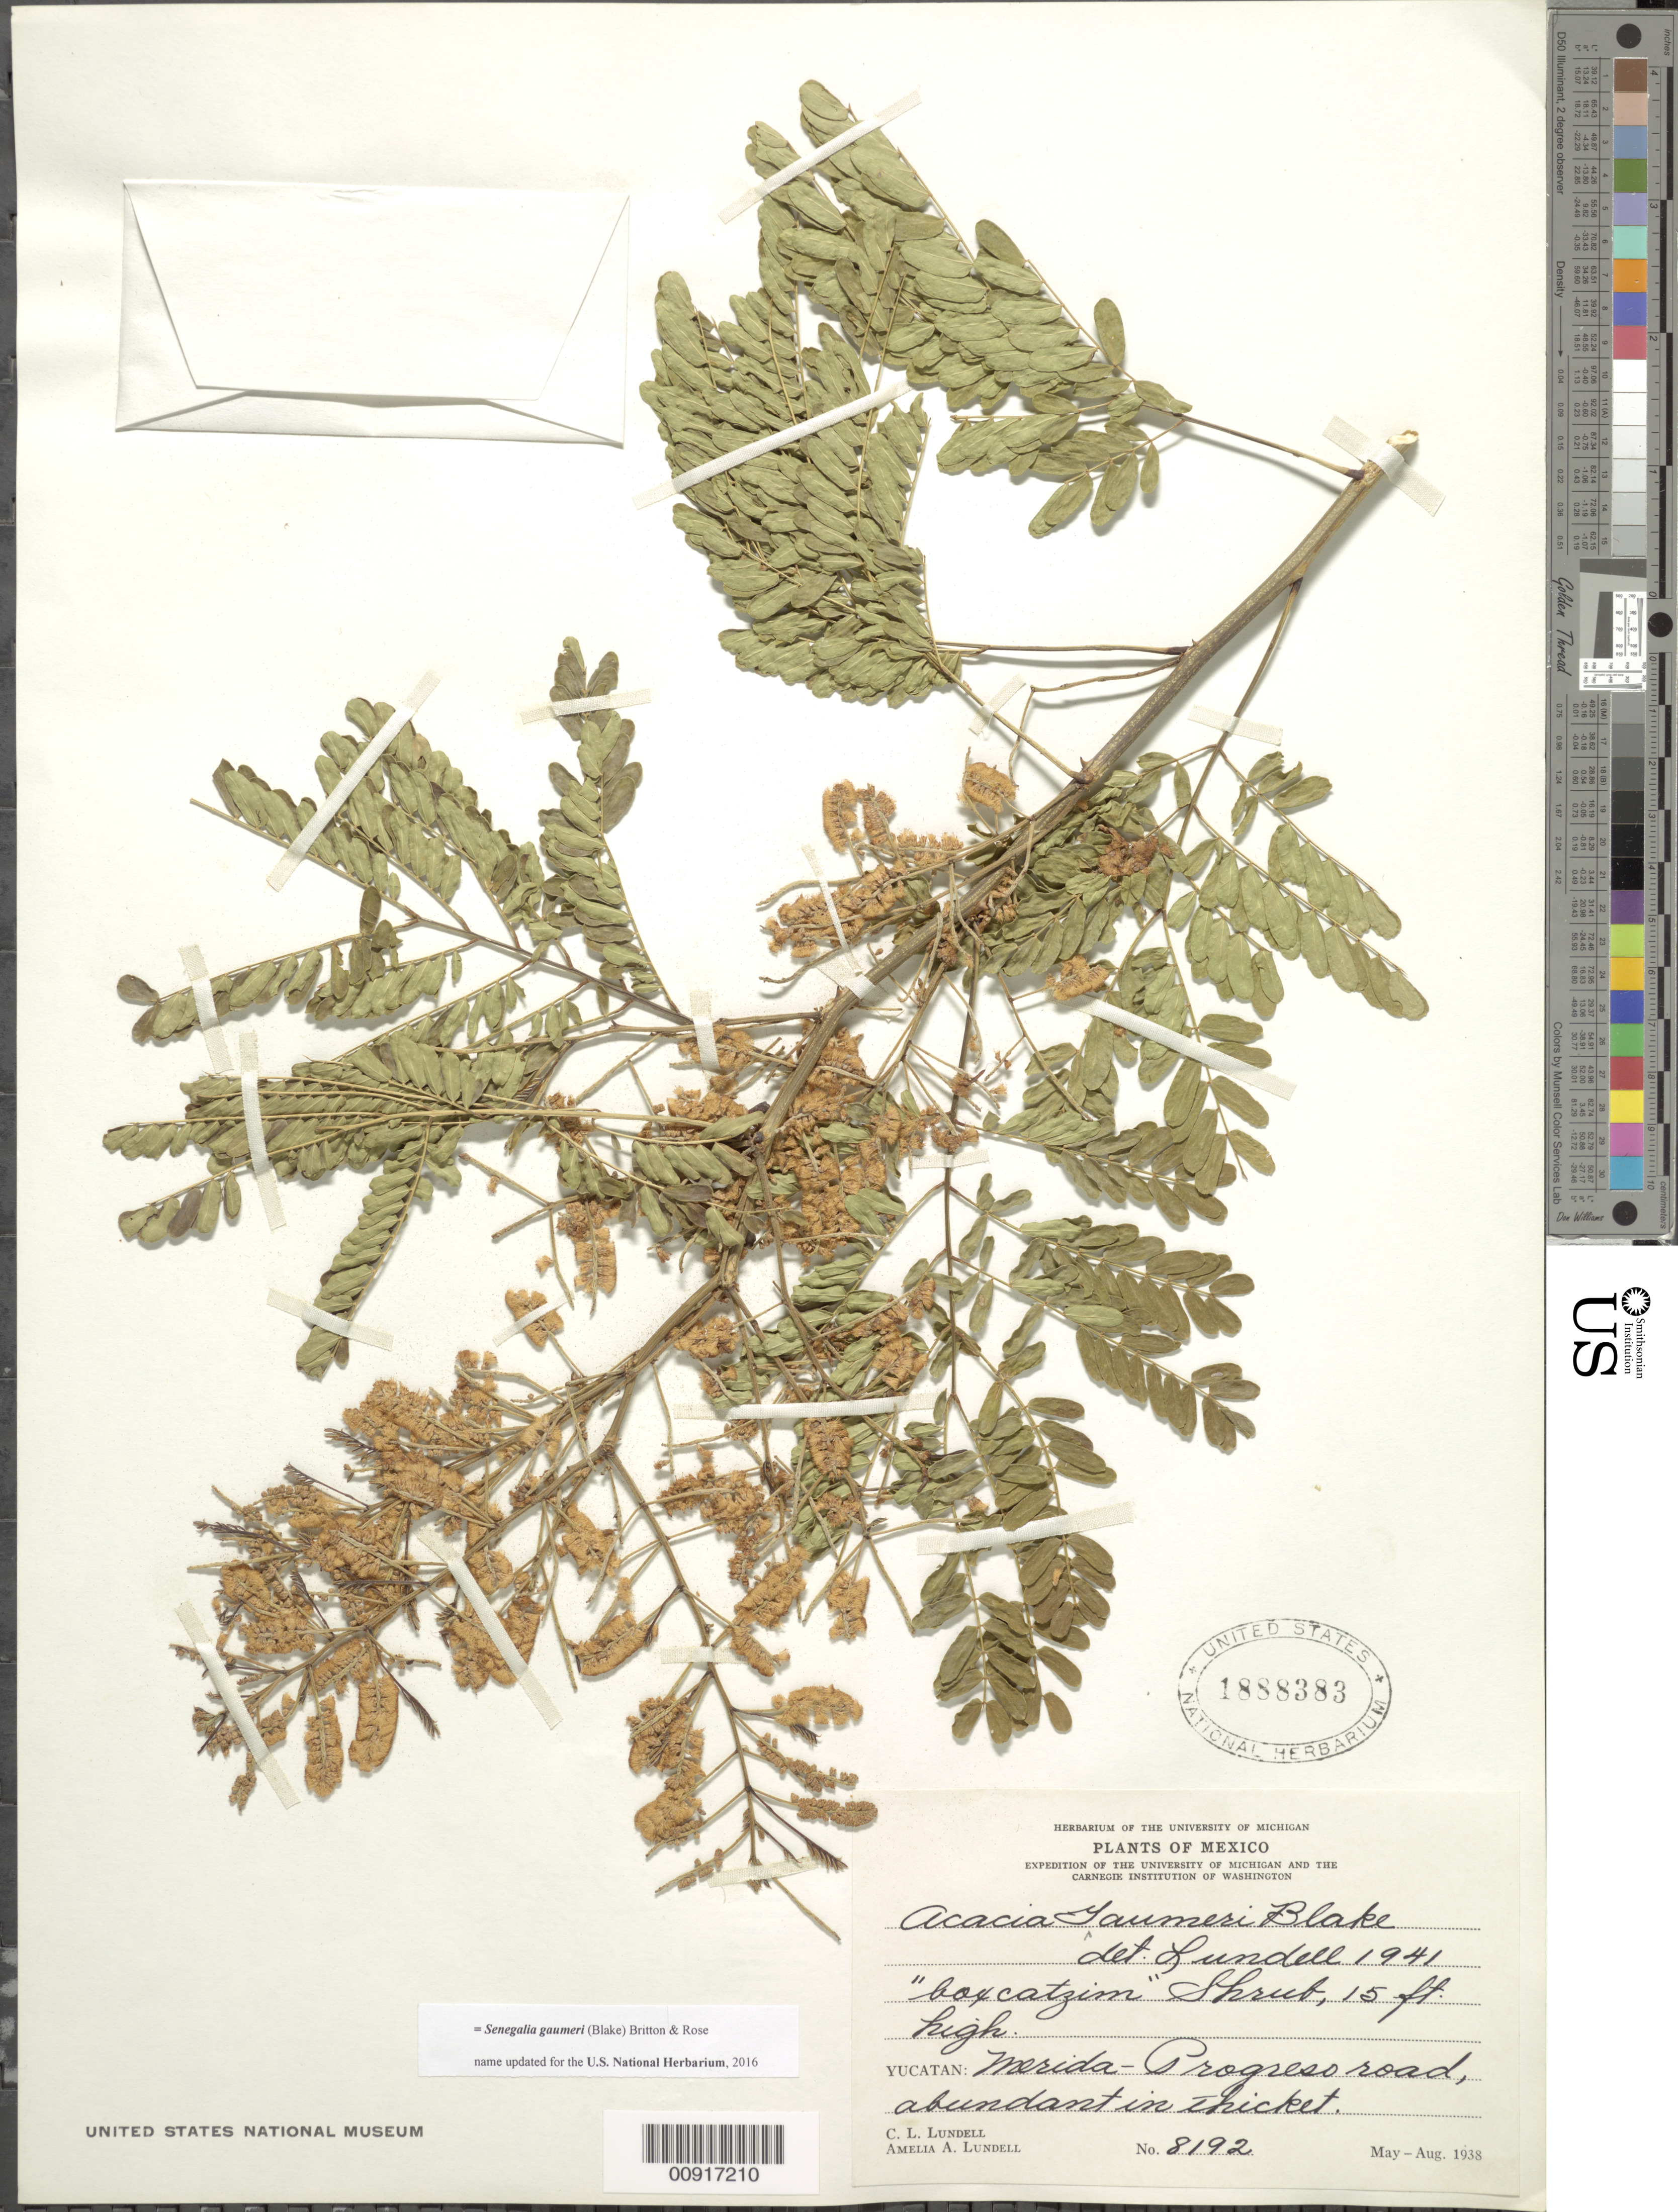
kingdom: Plantae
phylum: Tracheophyta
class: Magnoliopsida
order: Fabales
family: Fabaceae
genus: Senegalia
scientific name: Senegalia gaumeri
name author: (S.F. Blake) Britton & Rose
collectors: C. L. Lundell & A. A. Lundell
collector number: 8192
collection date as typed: May 1938 to -- Aug 1938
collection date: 1938-05/1938-08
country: Mexico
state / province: Yucatán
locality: Yucatán: Mérida - Progreso road.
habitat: Abundant in thicket.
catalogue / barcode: US 1888383